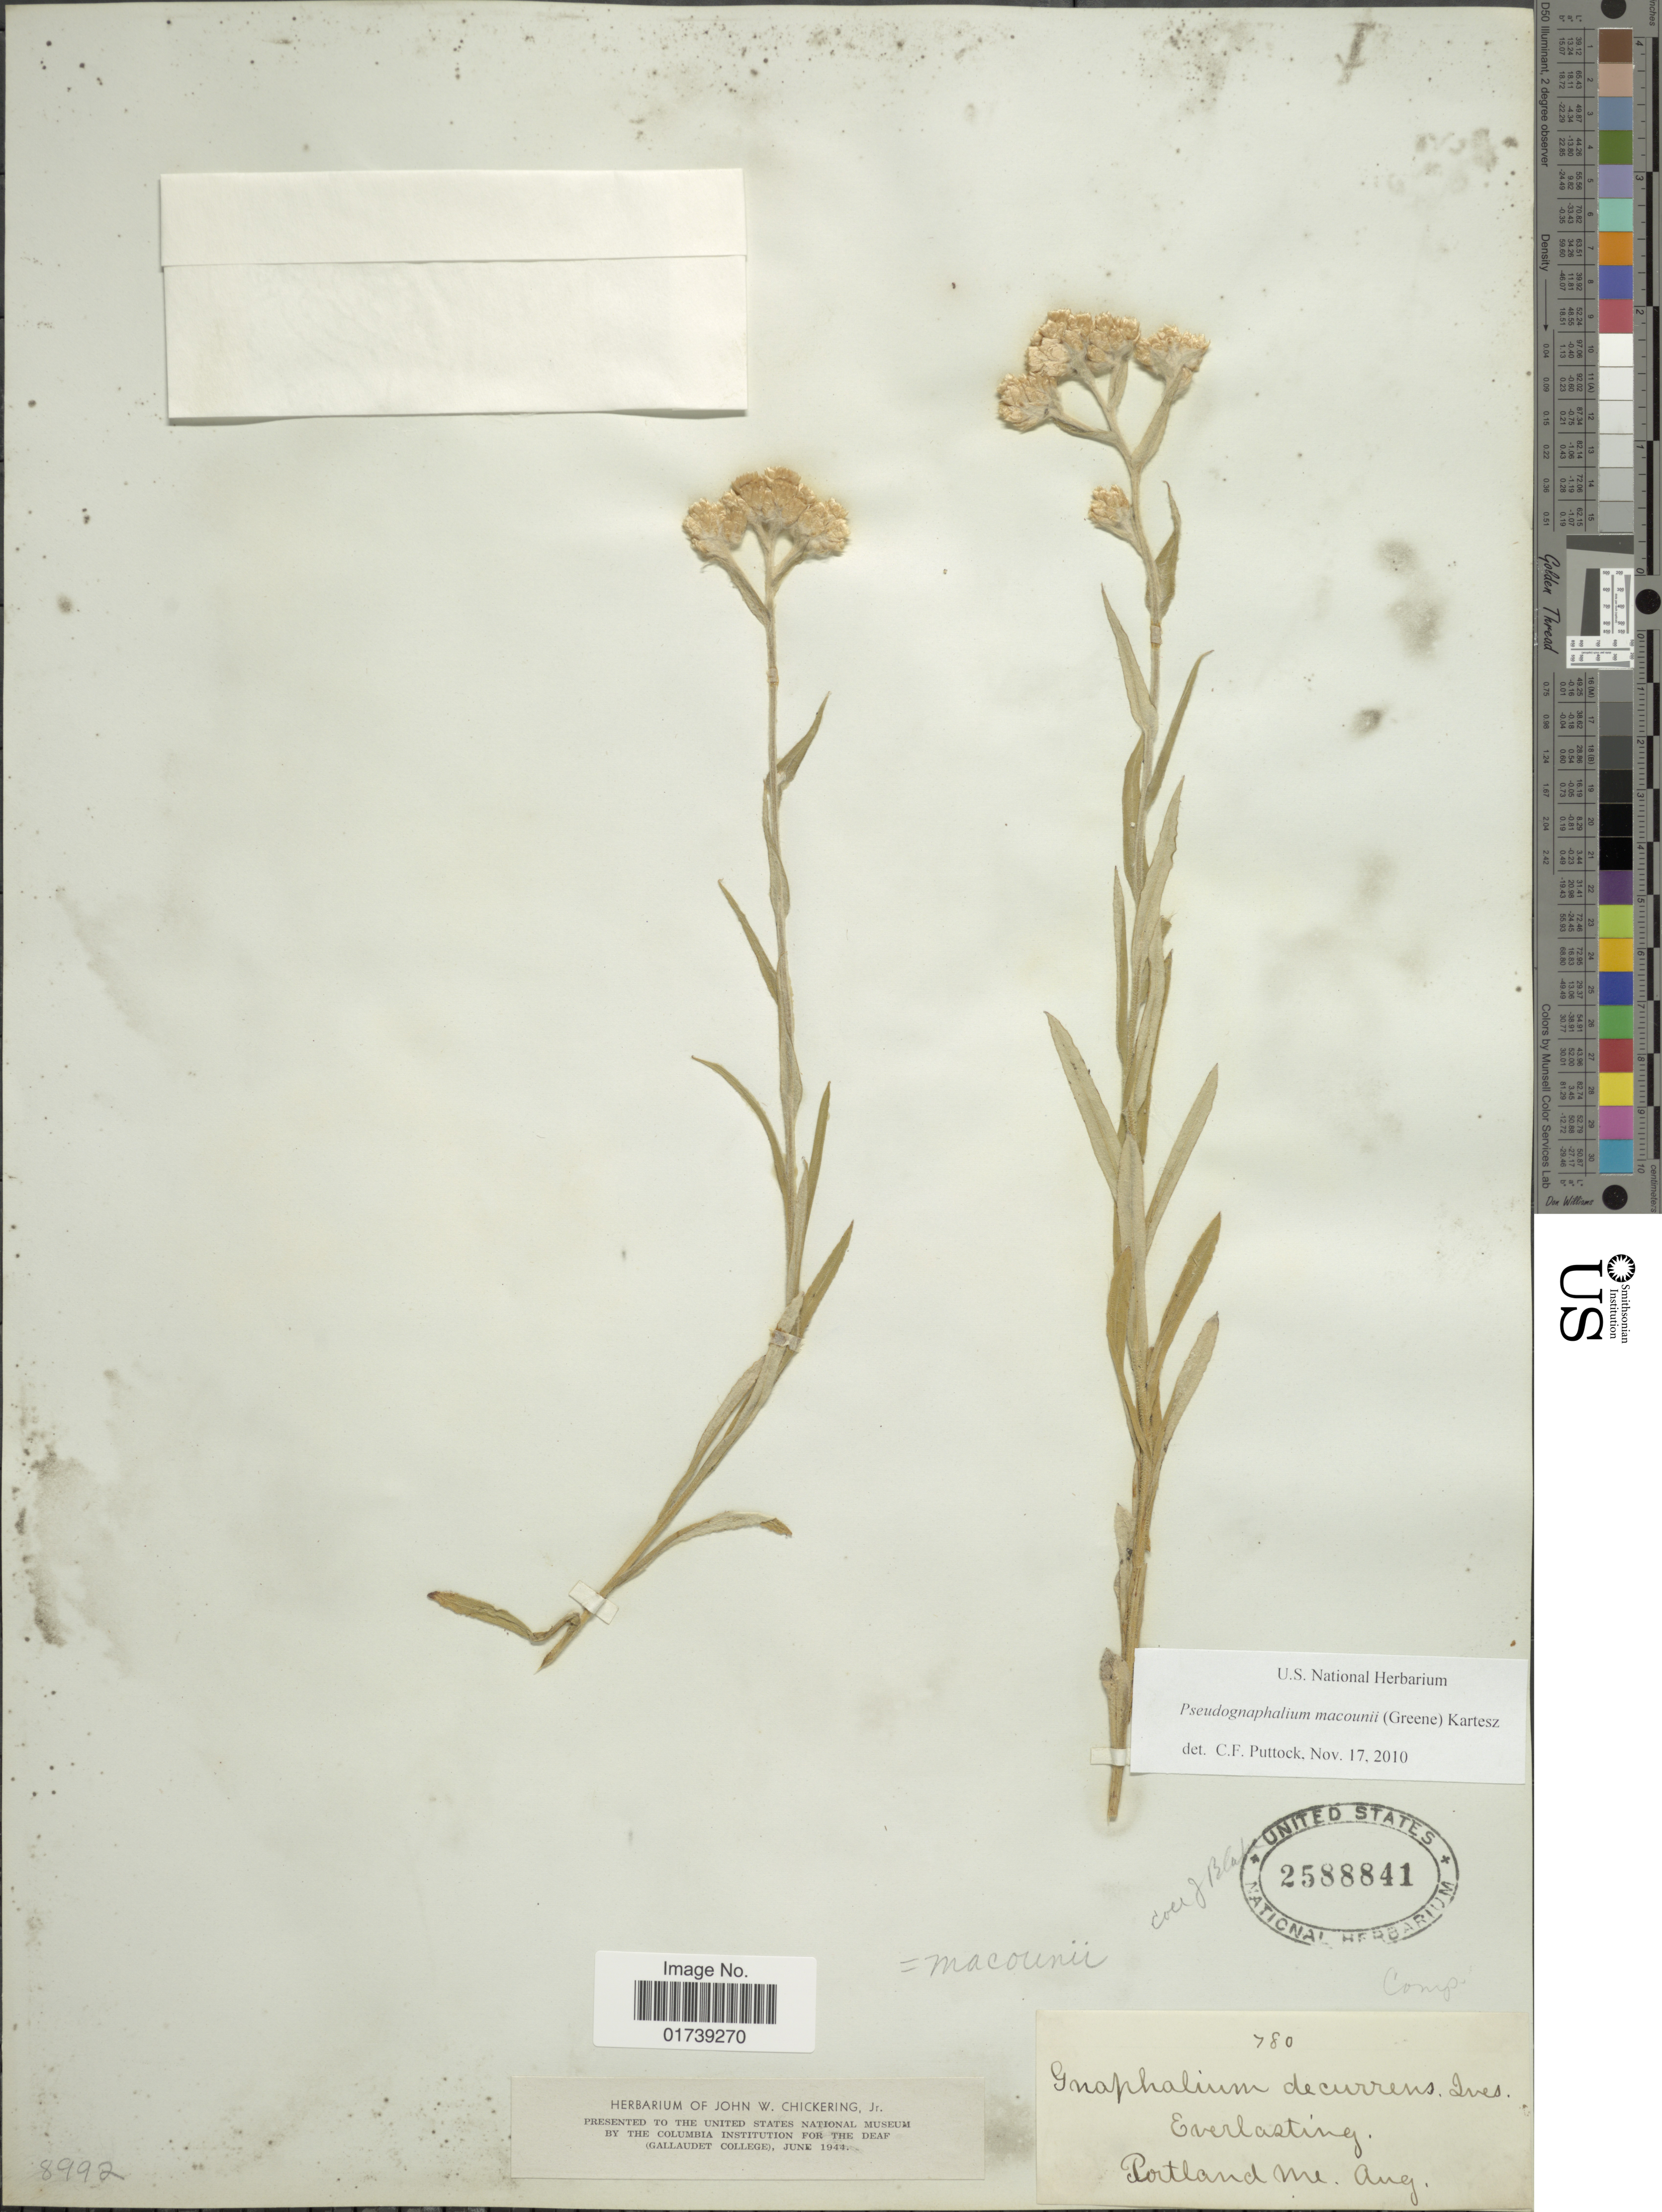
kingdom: Plantae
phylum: Tracheophyta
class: Magnoliopsida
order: Asterales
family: Asteraceae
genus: Pseudognaphalium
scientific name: Pseudognaphalium macounii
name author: (Greene) Kartesz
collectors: ex herb. J.W. Chickering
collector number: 780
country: United States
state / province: Maine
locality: Portland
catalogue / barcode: US 2588841